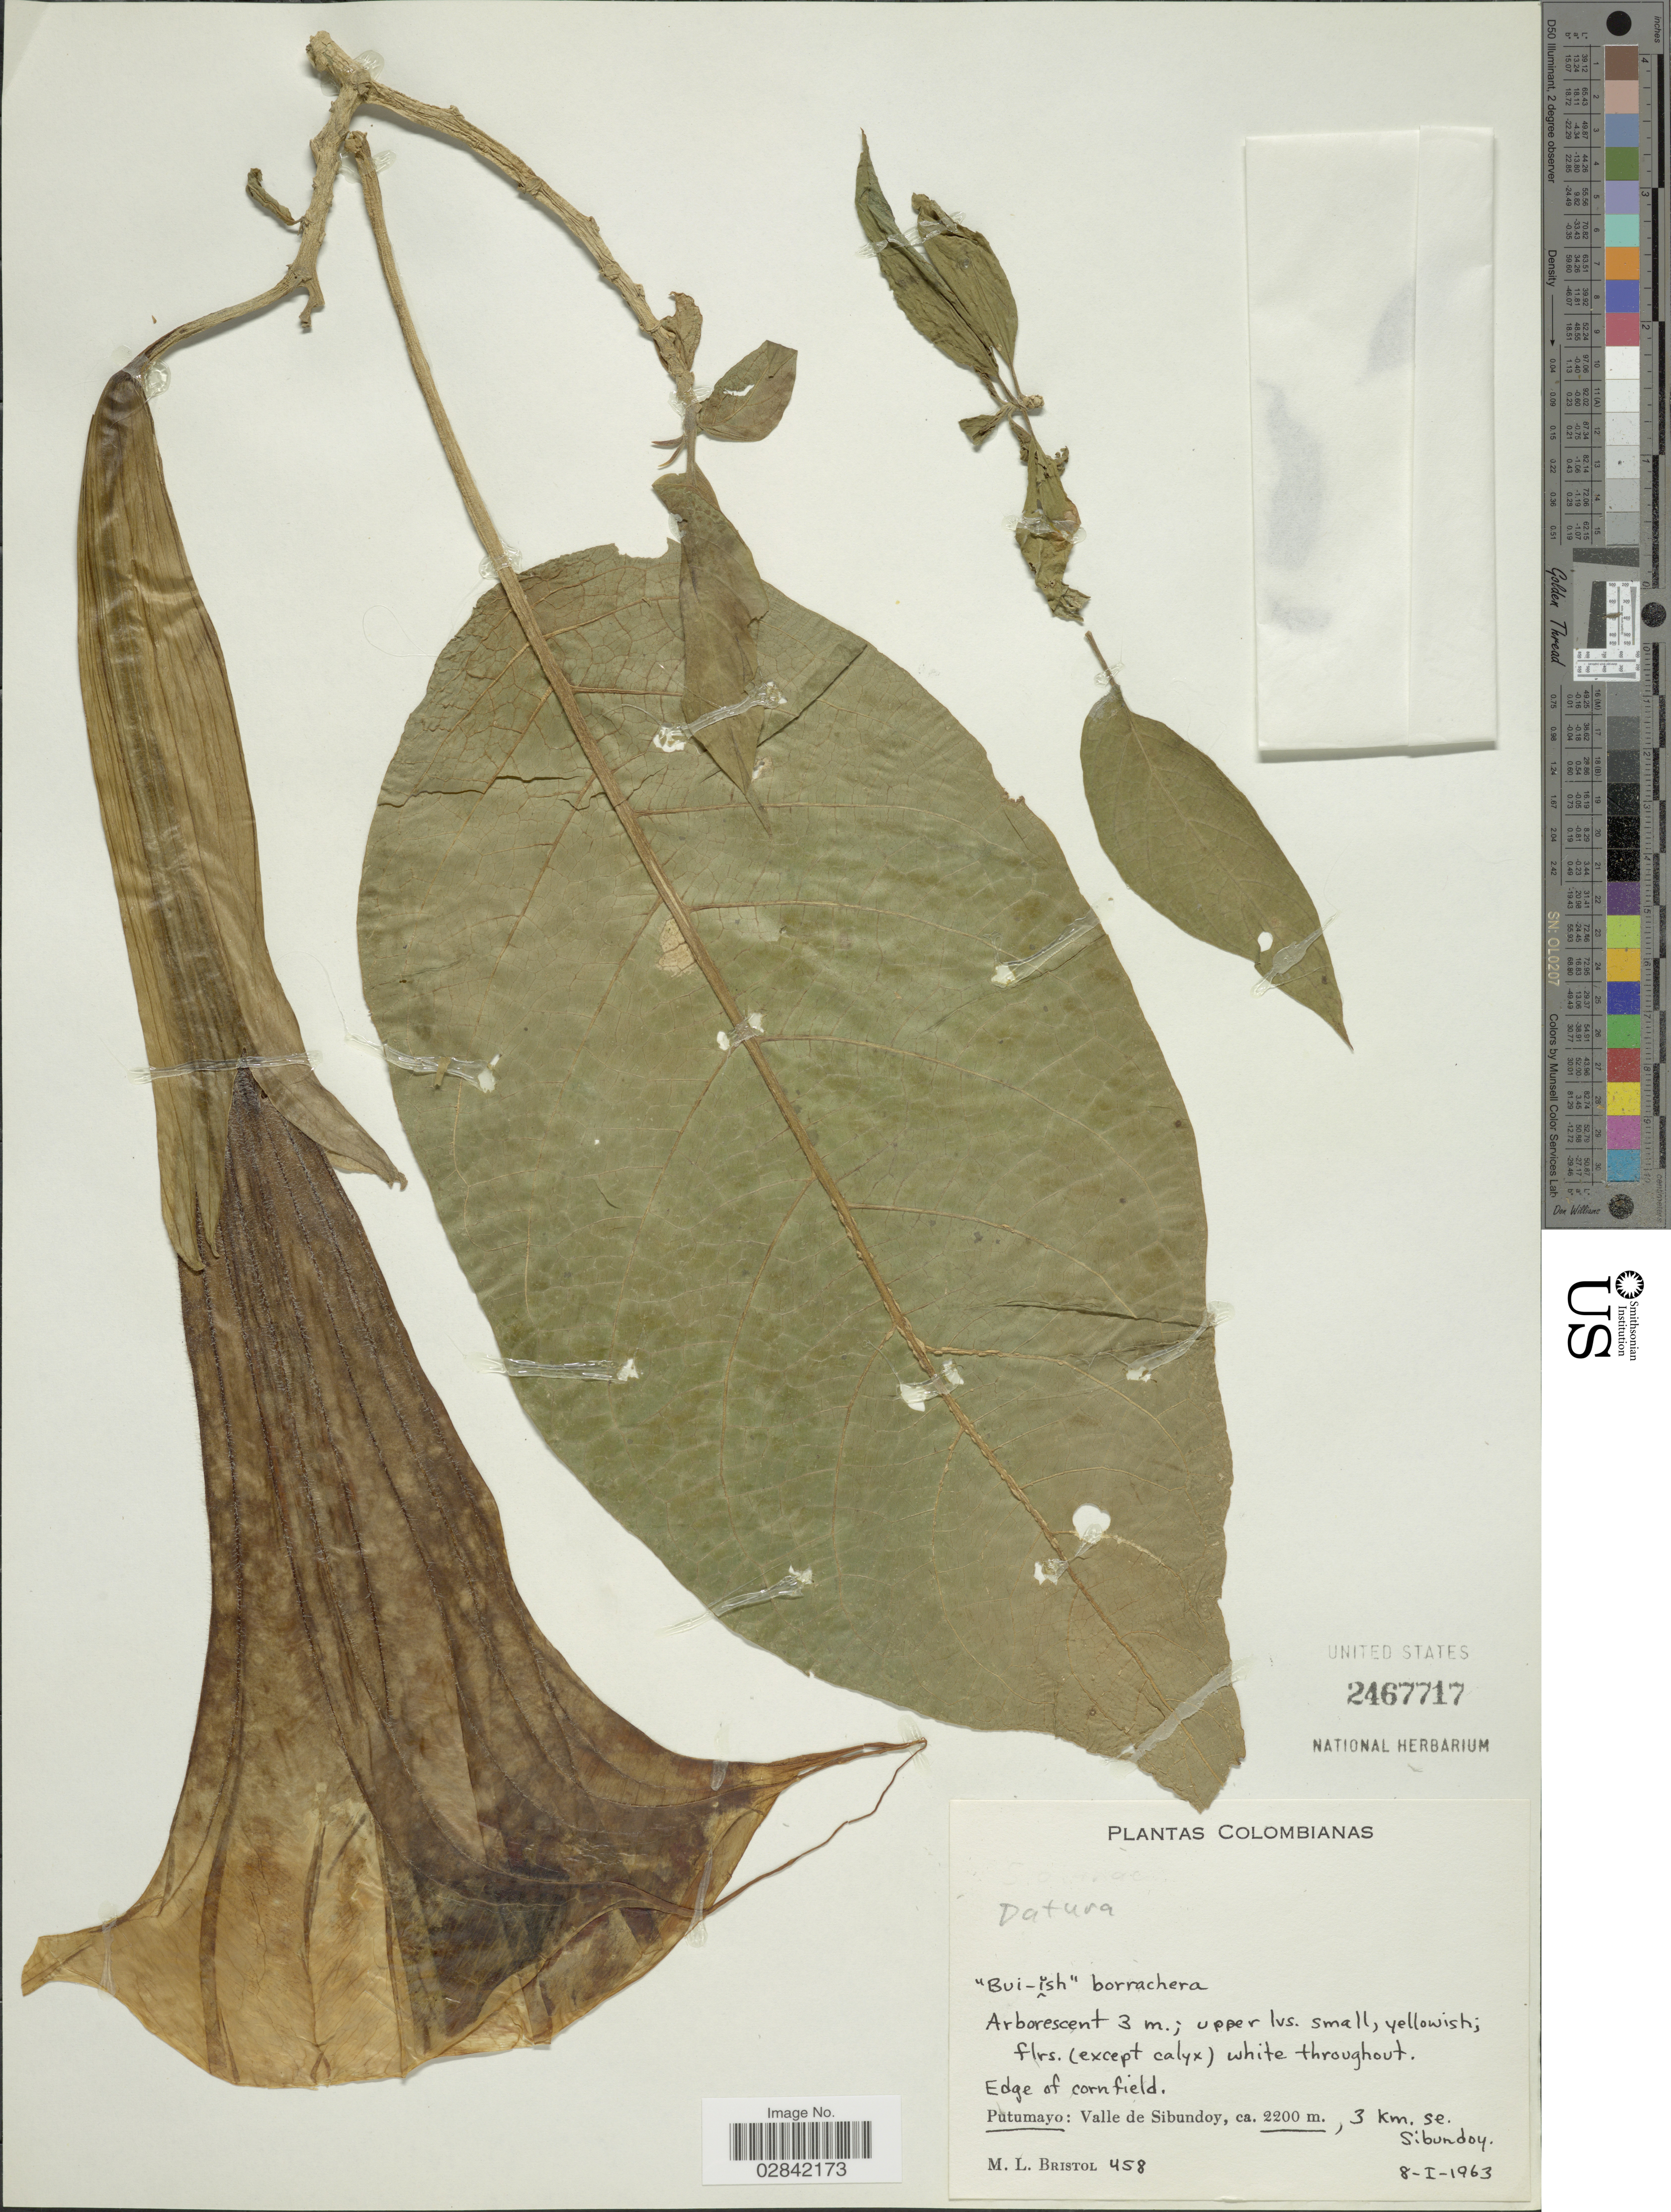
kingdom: Plantae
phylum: Tracheophyta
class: Magnoliopsida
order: Solanales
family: Solanaceae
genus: Brugmansia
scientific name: Brugmansia sp.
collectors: M. L. Bristol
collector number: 458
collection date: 1963-01-08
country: Colombia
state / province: Putumayo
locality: Edge of cornfield, Putumayo: Valle de Sibundoy, 3 km. se. Sibundoy.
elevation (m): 2200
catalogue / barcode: US 2467717